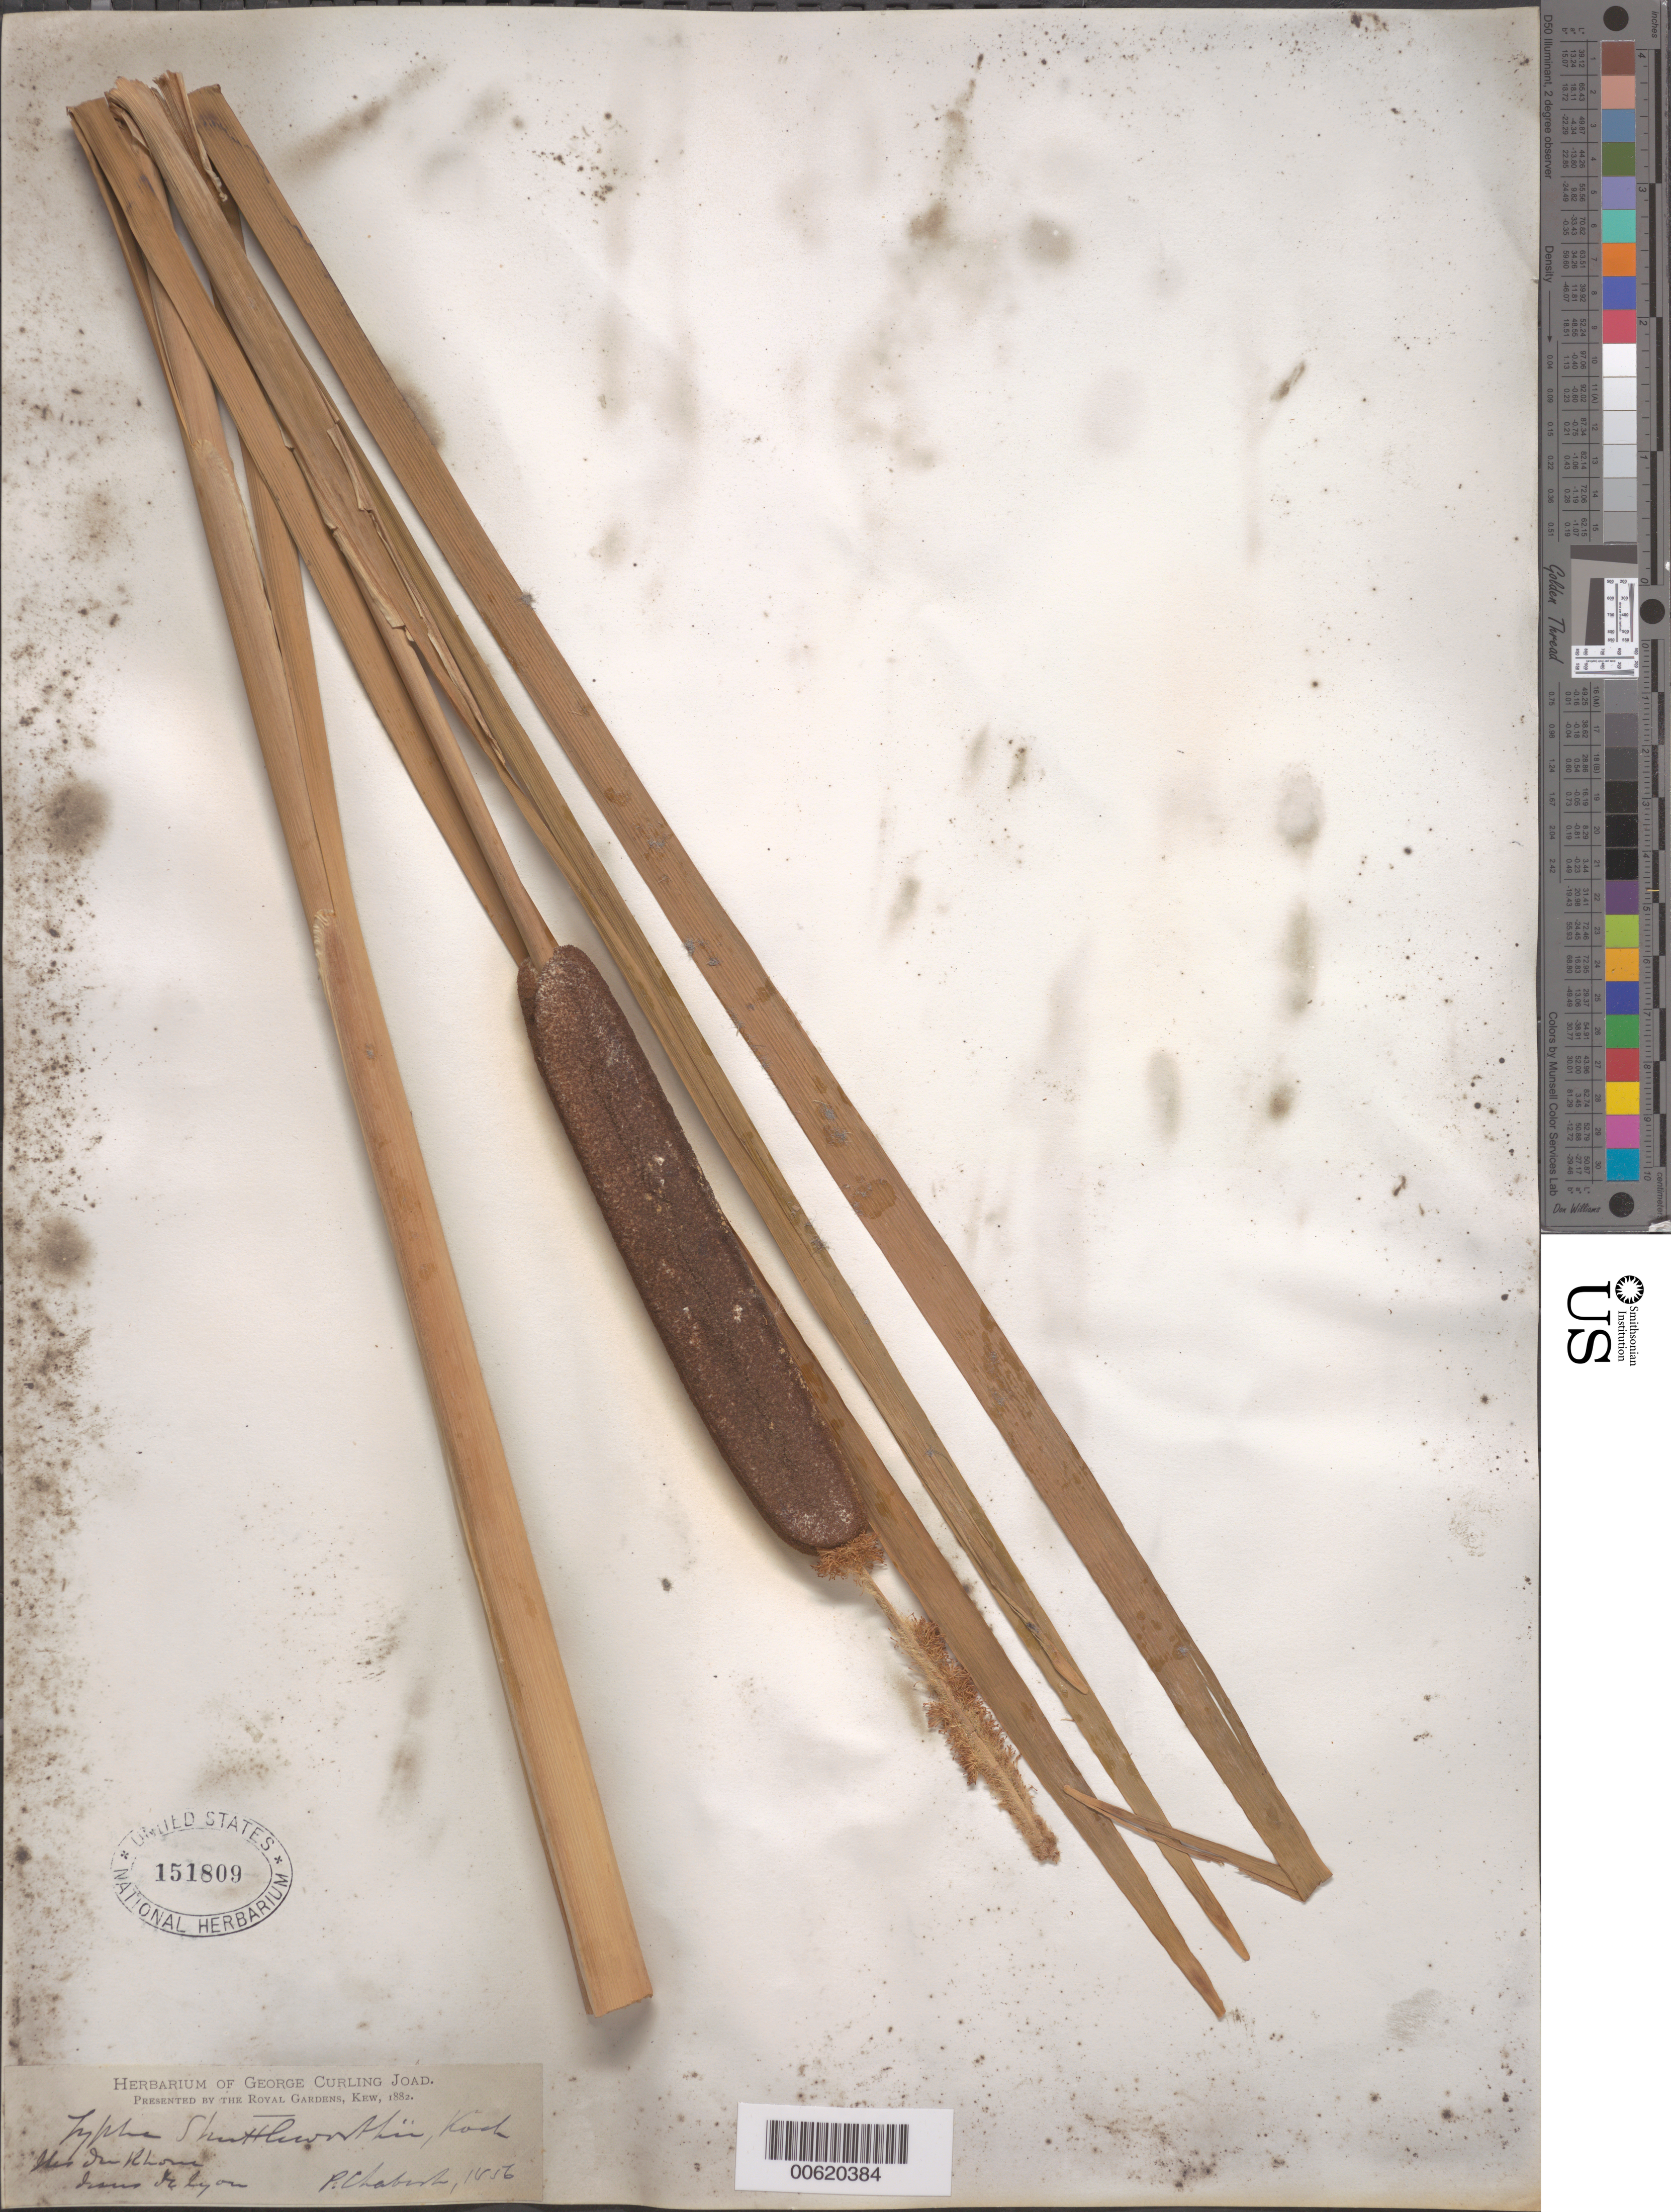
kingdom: Plantae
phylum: Tracheophyta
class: Liliopsida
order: Poales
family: Typhaceae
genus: Typha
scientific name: Typha shuttleworthii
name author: W.D.J. Koch & Sond.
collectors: P. Chabit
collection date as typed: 1856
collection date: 1856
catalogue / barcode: US 151809